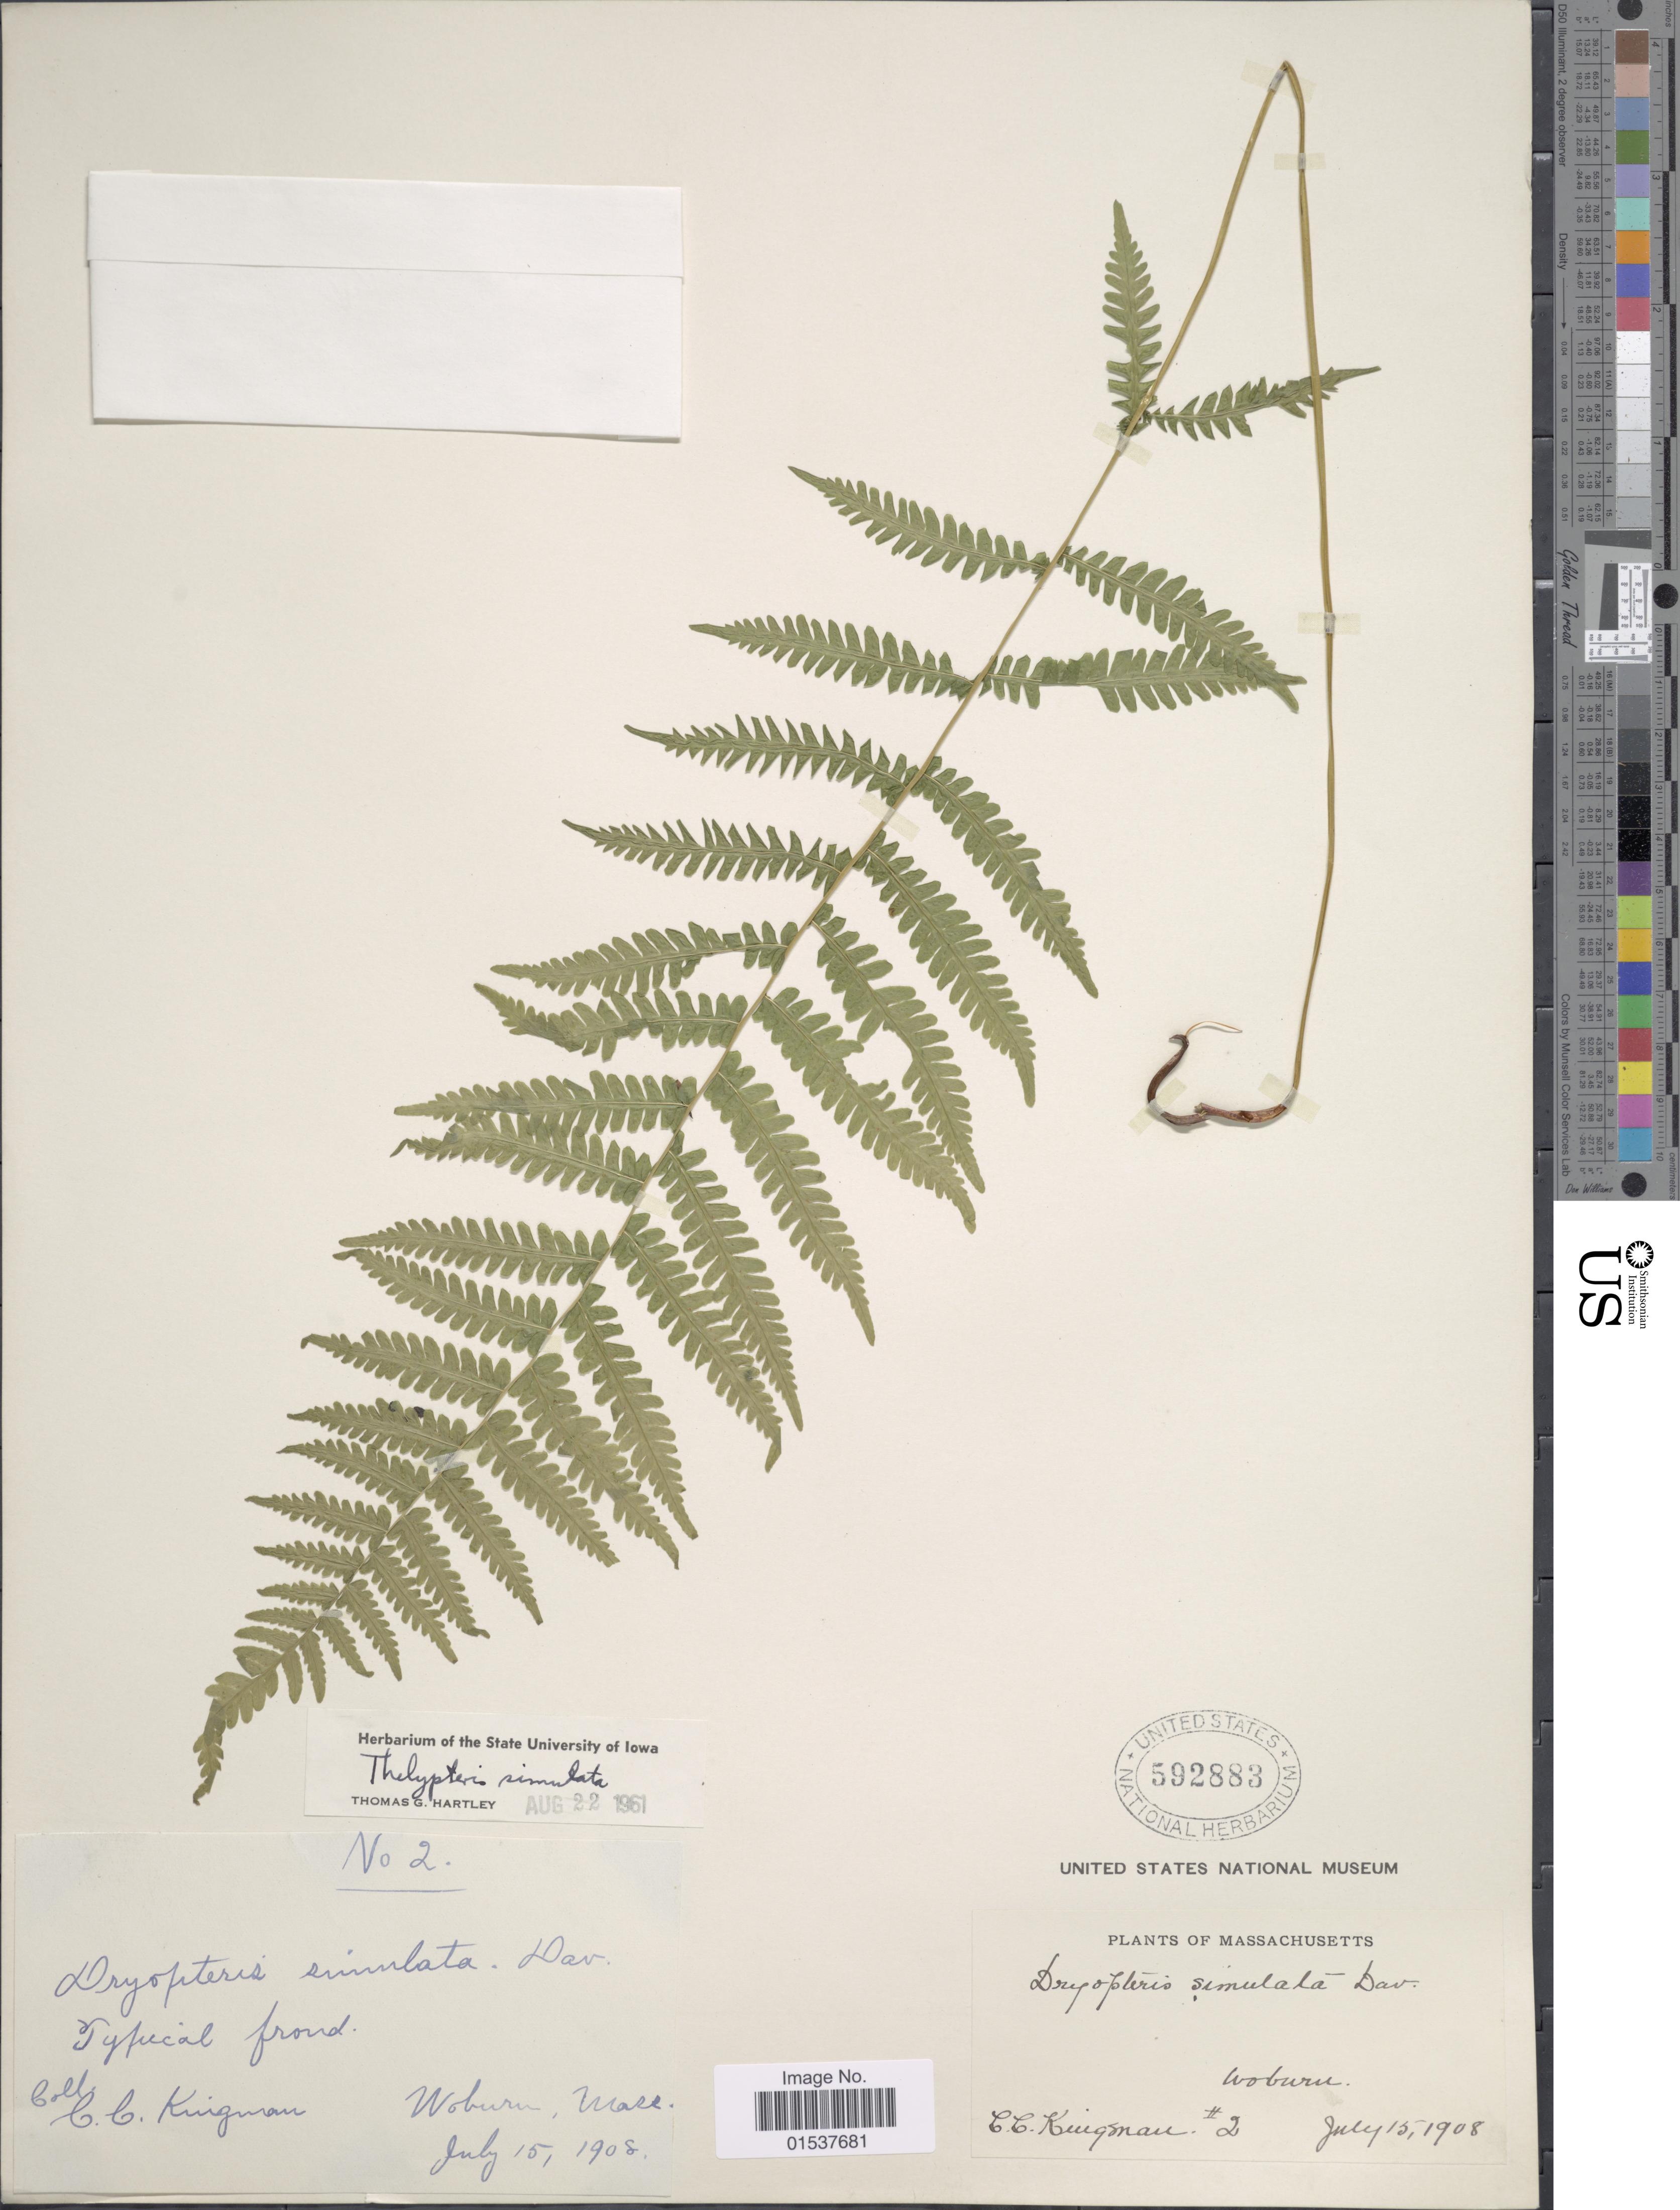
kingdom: Plantae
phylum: Tracheophyta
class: Polypodiopsida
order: Polypodiales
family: Thelypteridaceae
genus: Parathelypteris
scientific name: Parathelypteris simulata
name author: (Davenp.) Holttum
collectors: C. Kingman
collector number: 2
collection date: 1908-07-15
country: United States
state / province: Massachusetts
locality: Woburn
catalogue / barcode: US 592883